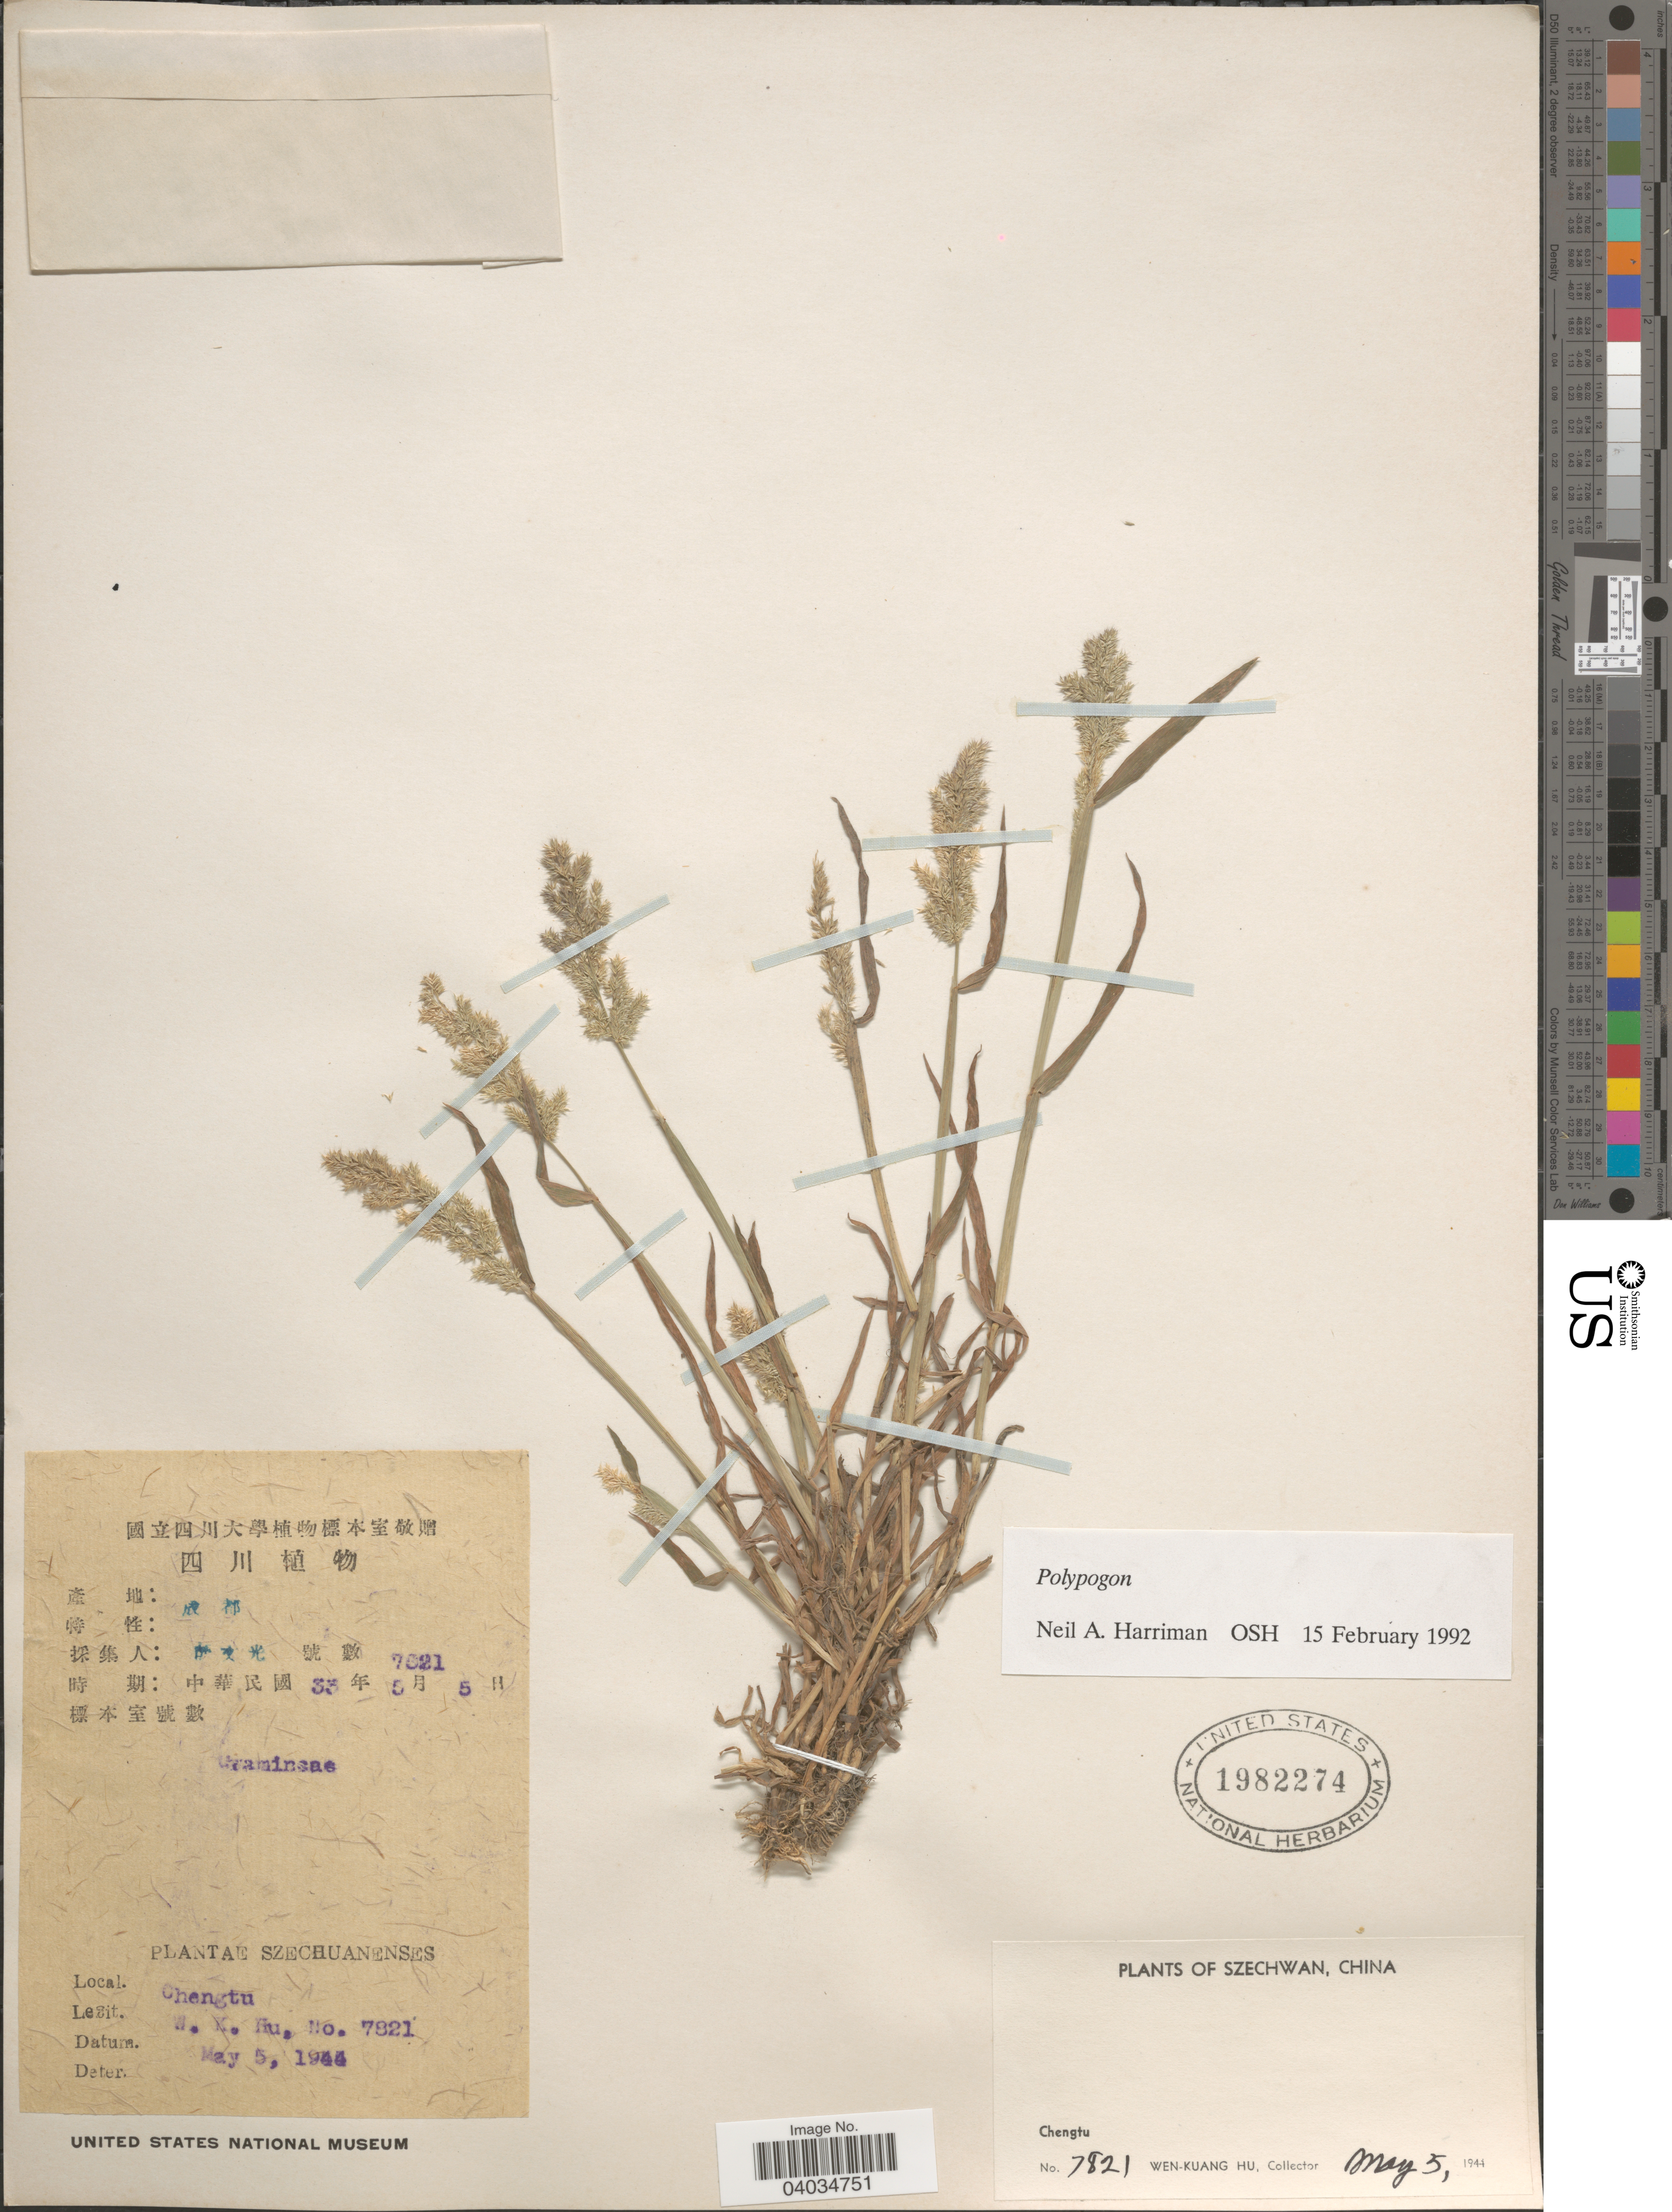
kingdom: Plantae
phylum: Tracheophyta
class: Liliopsida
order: Poales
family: Poaceae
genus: Polypogon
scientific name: Polypogon sp.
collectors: W. K. Hu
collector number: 7821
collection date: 1944-05-05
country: China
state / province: Sichuan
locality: Szechwan. Chengtu.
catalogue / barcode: US 1982274